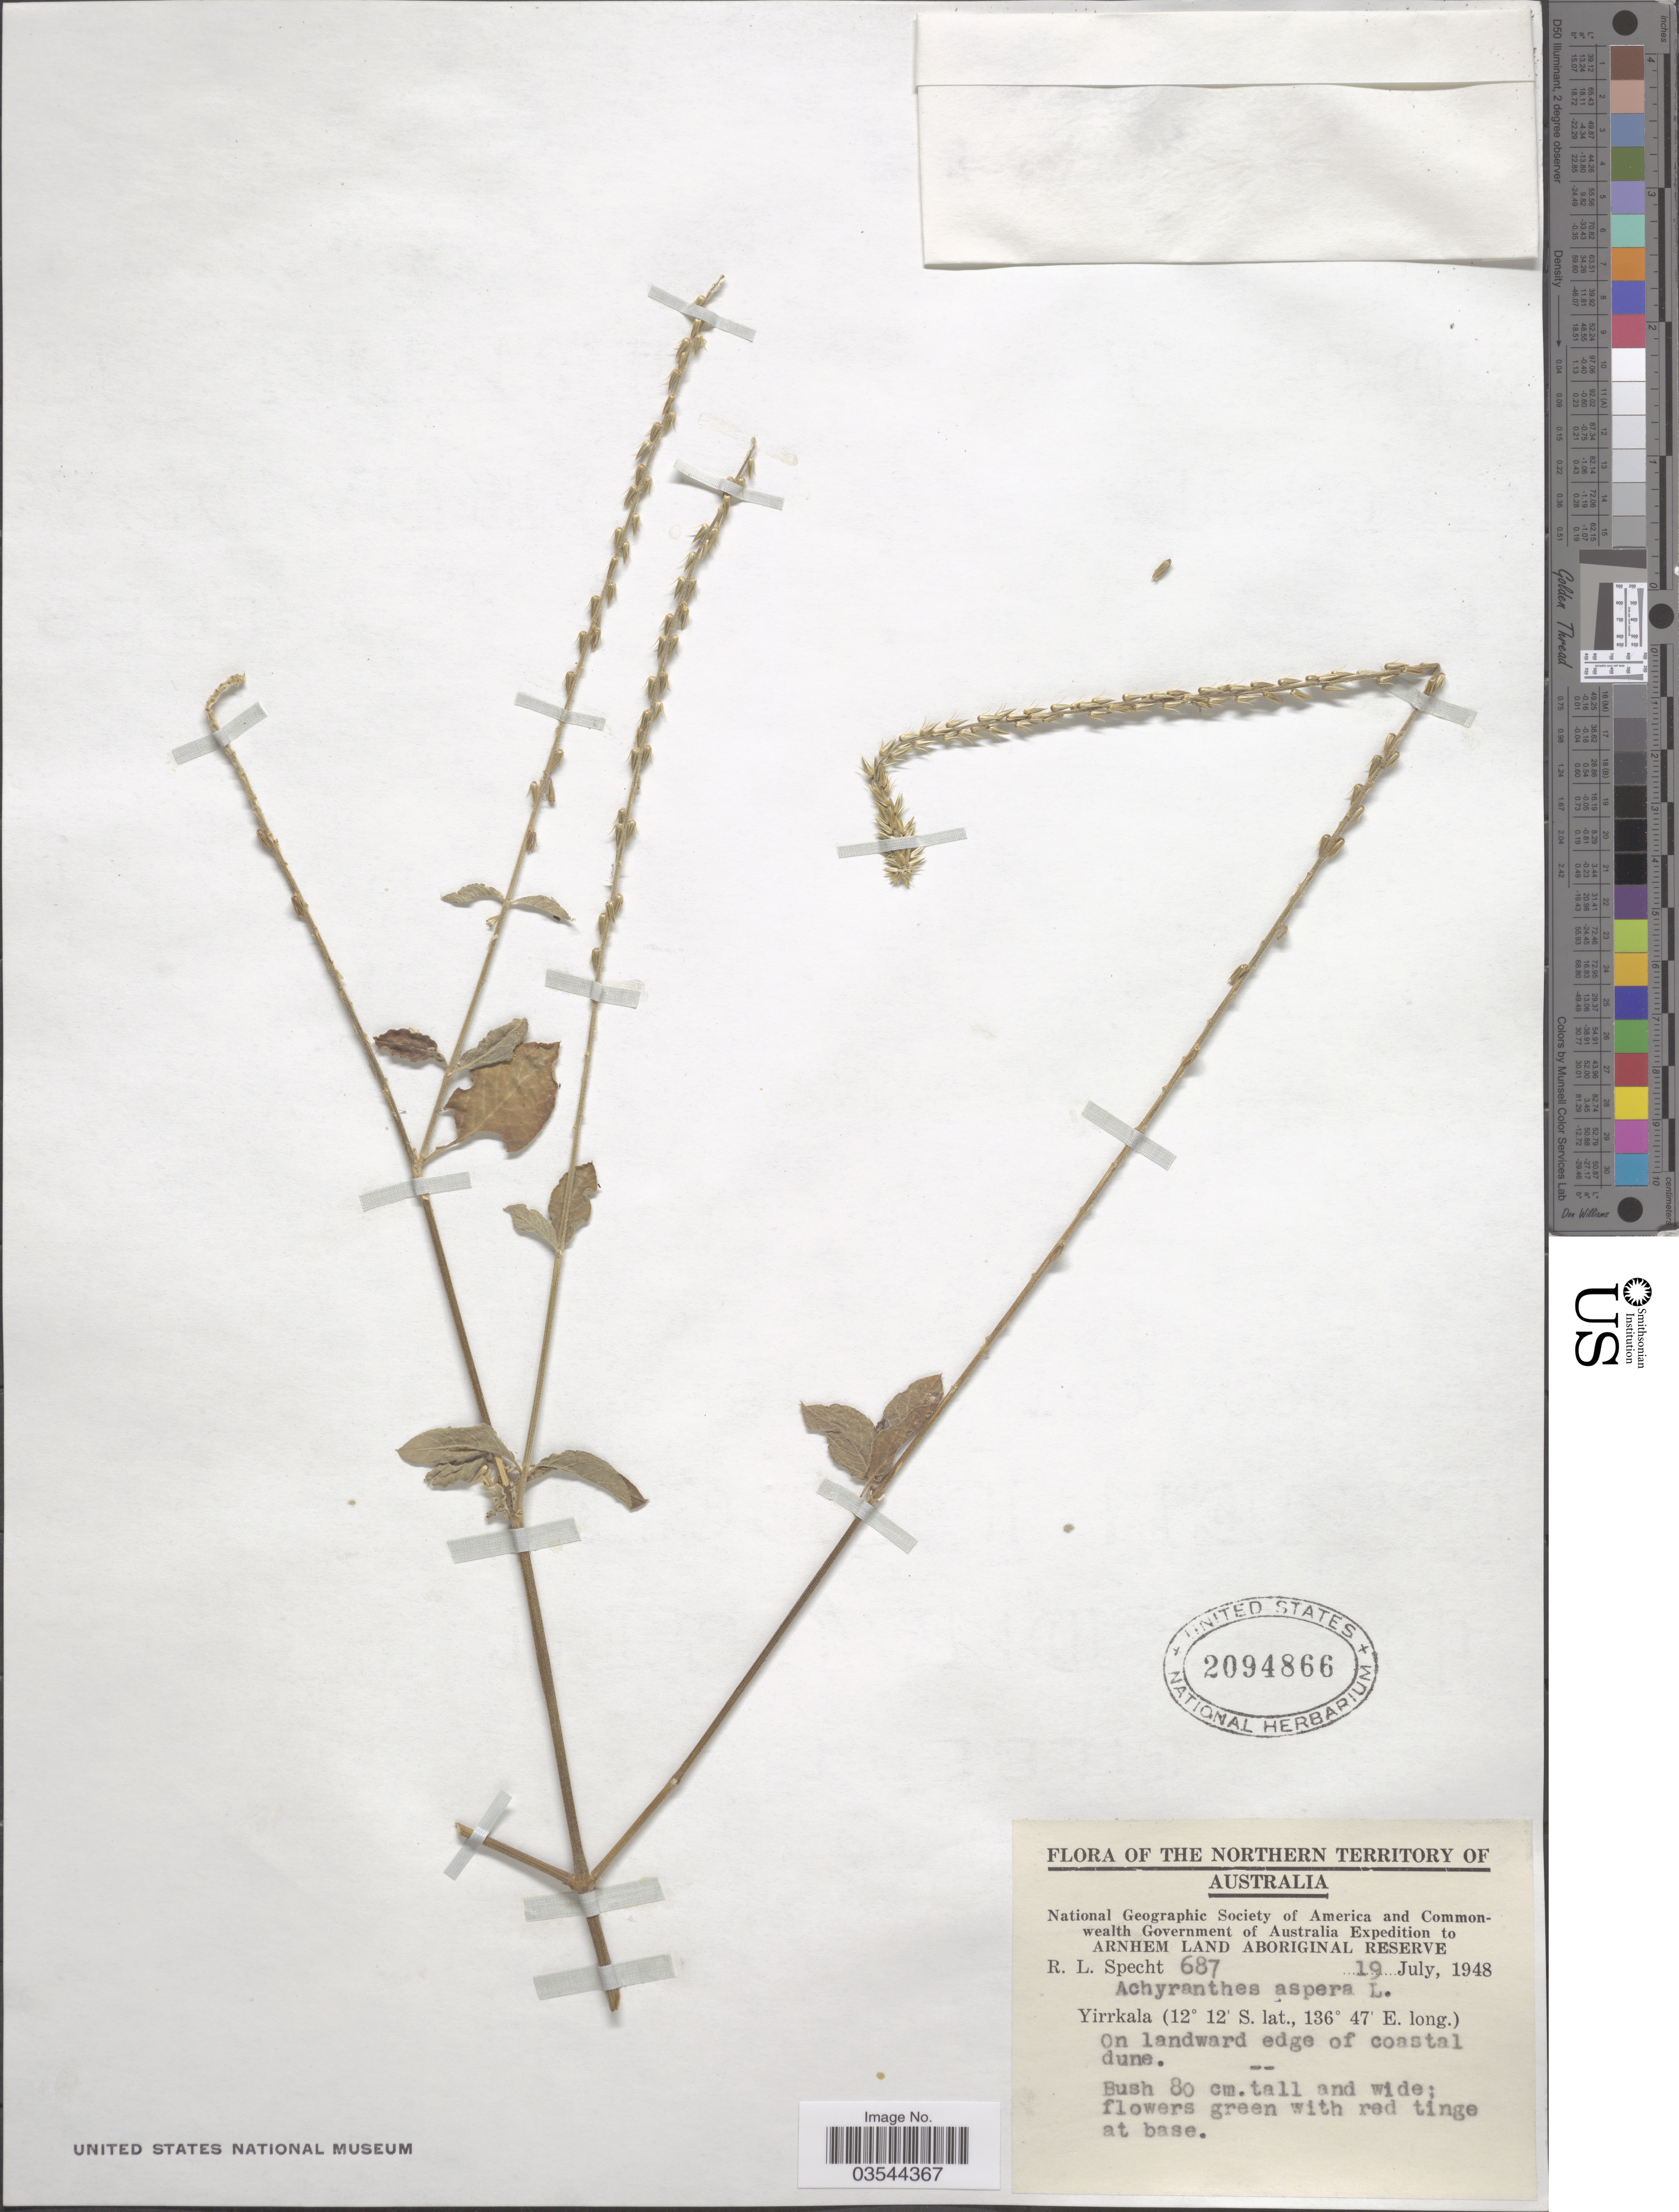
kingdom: Plantae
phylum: Tracheophyta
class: Magnoliopsida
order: Caryophyllales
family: Amaranthaceae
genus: Achyranthes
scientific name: Achyranthes aspera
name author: L.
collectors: R. L. Specht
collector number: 687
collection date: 1948-07-19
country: Australia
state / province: Northern Territory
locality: The Northern Territory of Australia. Arnhem Land Aboriginal Reserve. Yirrkala on landward edge of coastal dune.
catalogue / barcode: US 2094866